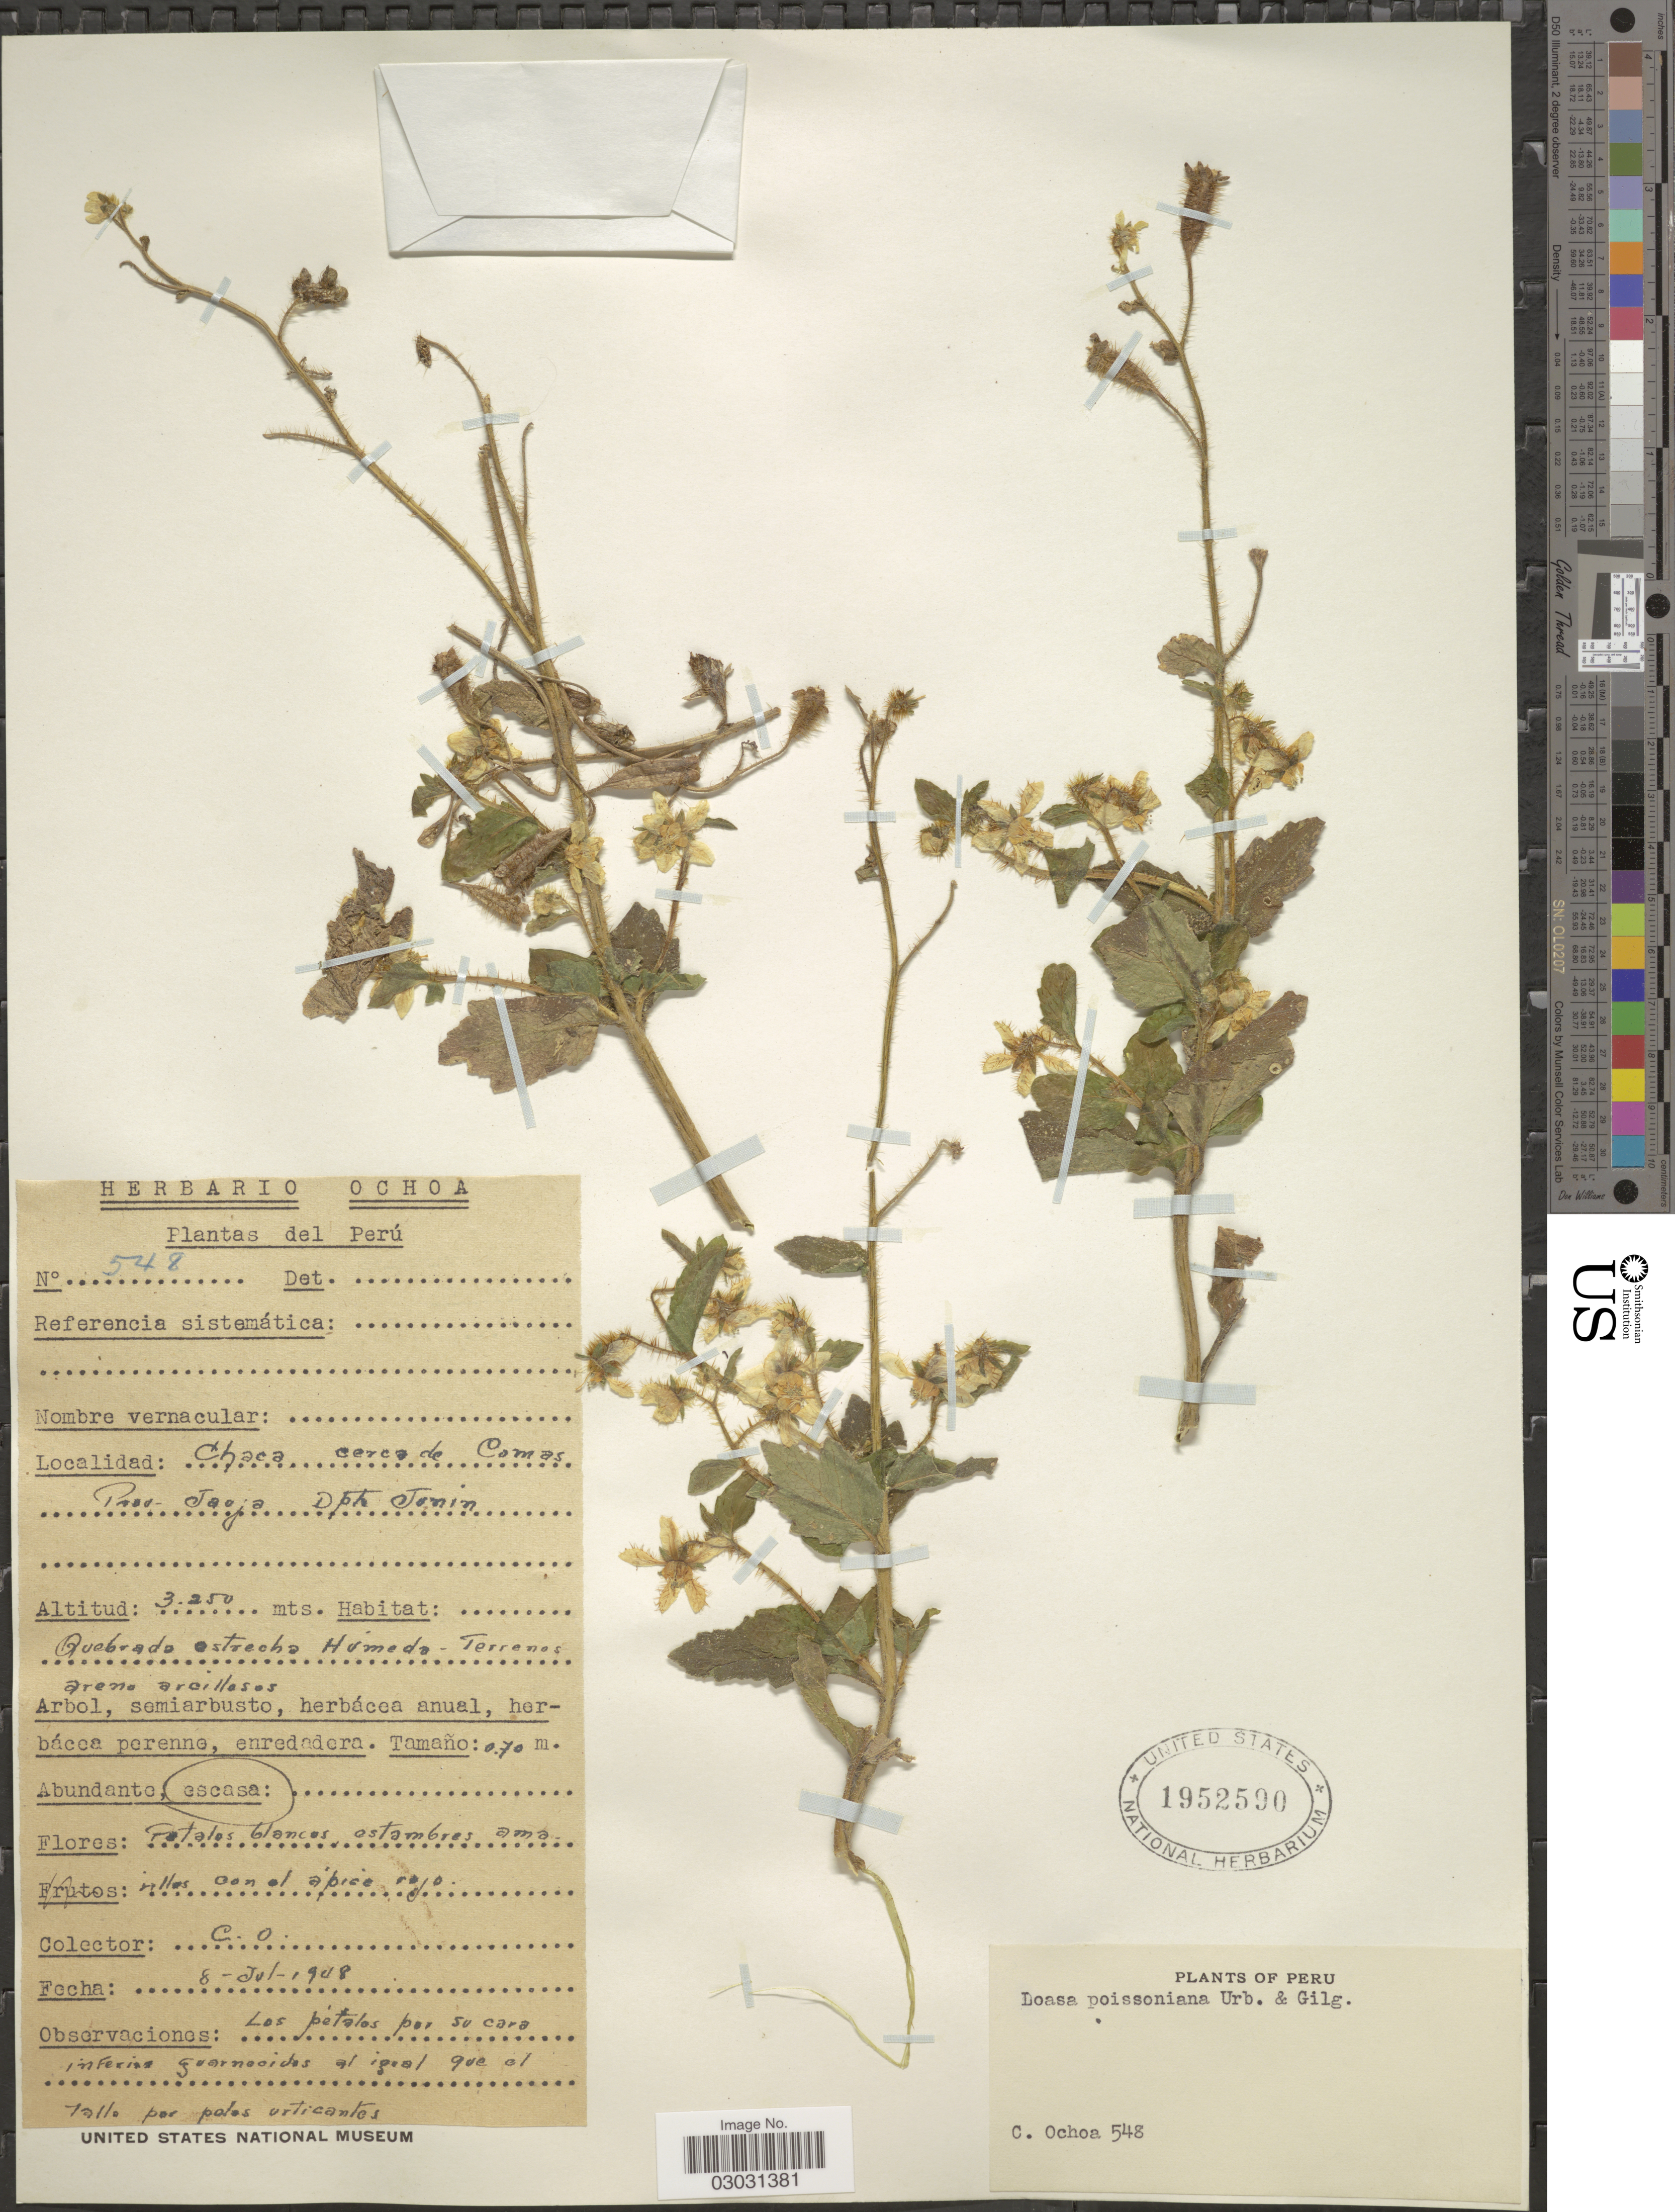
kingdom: Plantae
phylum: Tracheophyta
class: Magnoliopsida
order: Cornales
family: Loasaceae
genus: Nasa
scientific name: Nasa poissoniana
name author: (Urb. & Gilg) Weigend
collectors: C. Ochoa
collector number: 548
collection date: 1948-07-08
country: Peru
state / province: Junín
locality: Chaca cerca de Comas. Prov. Jauja. Dpto Junin.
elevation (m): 3250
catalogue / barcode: US 1952590